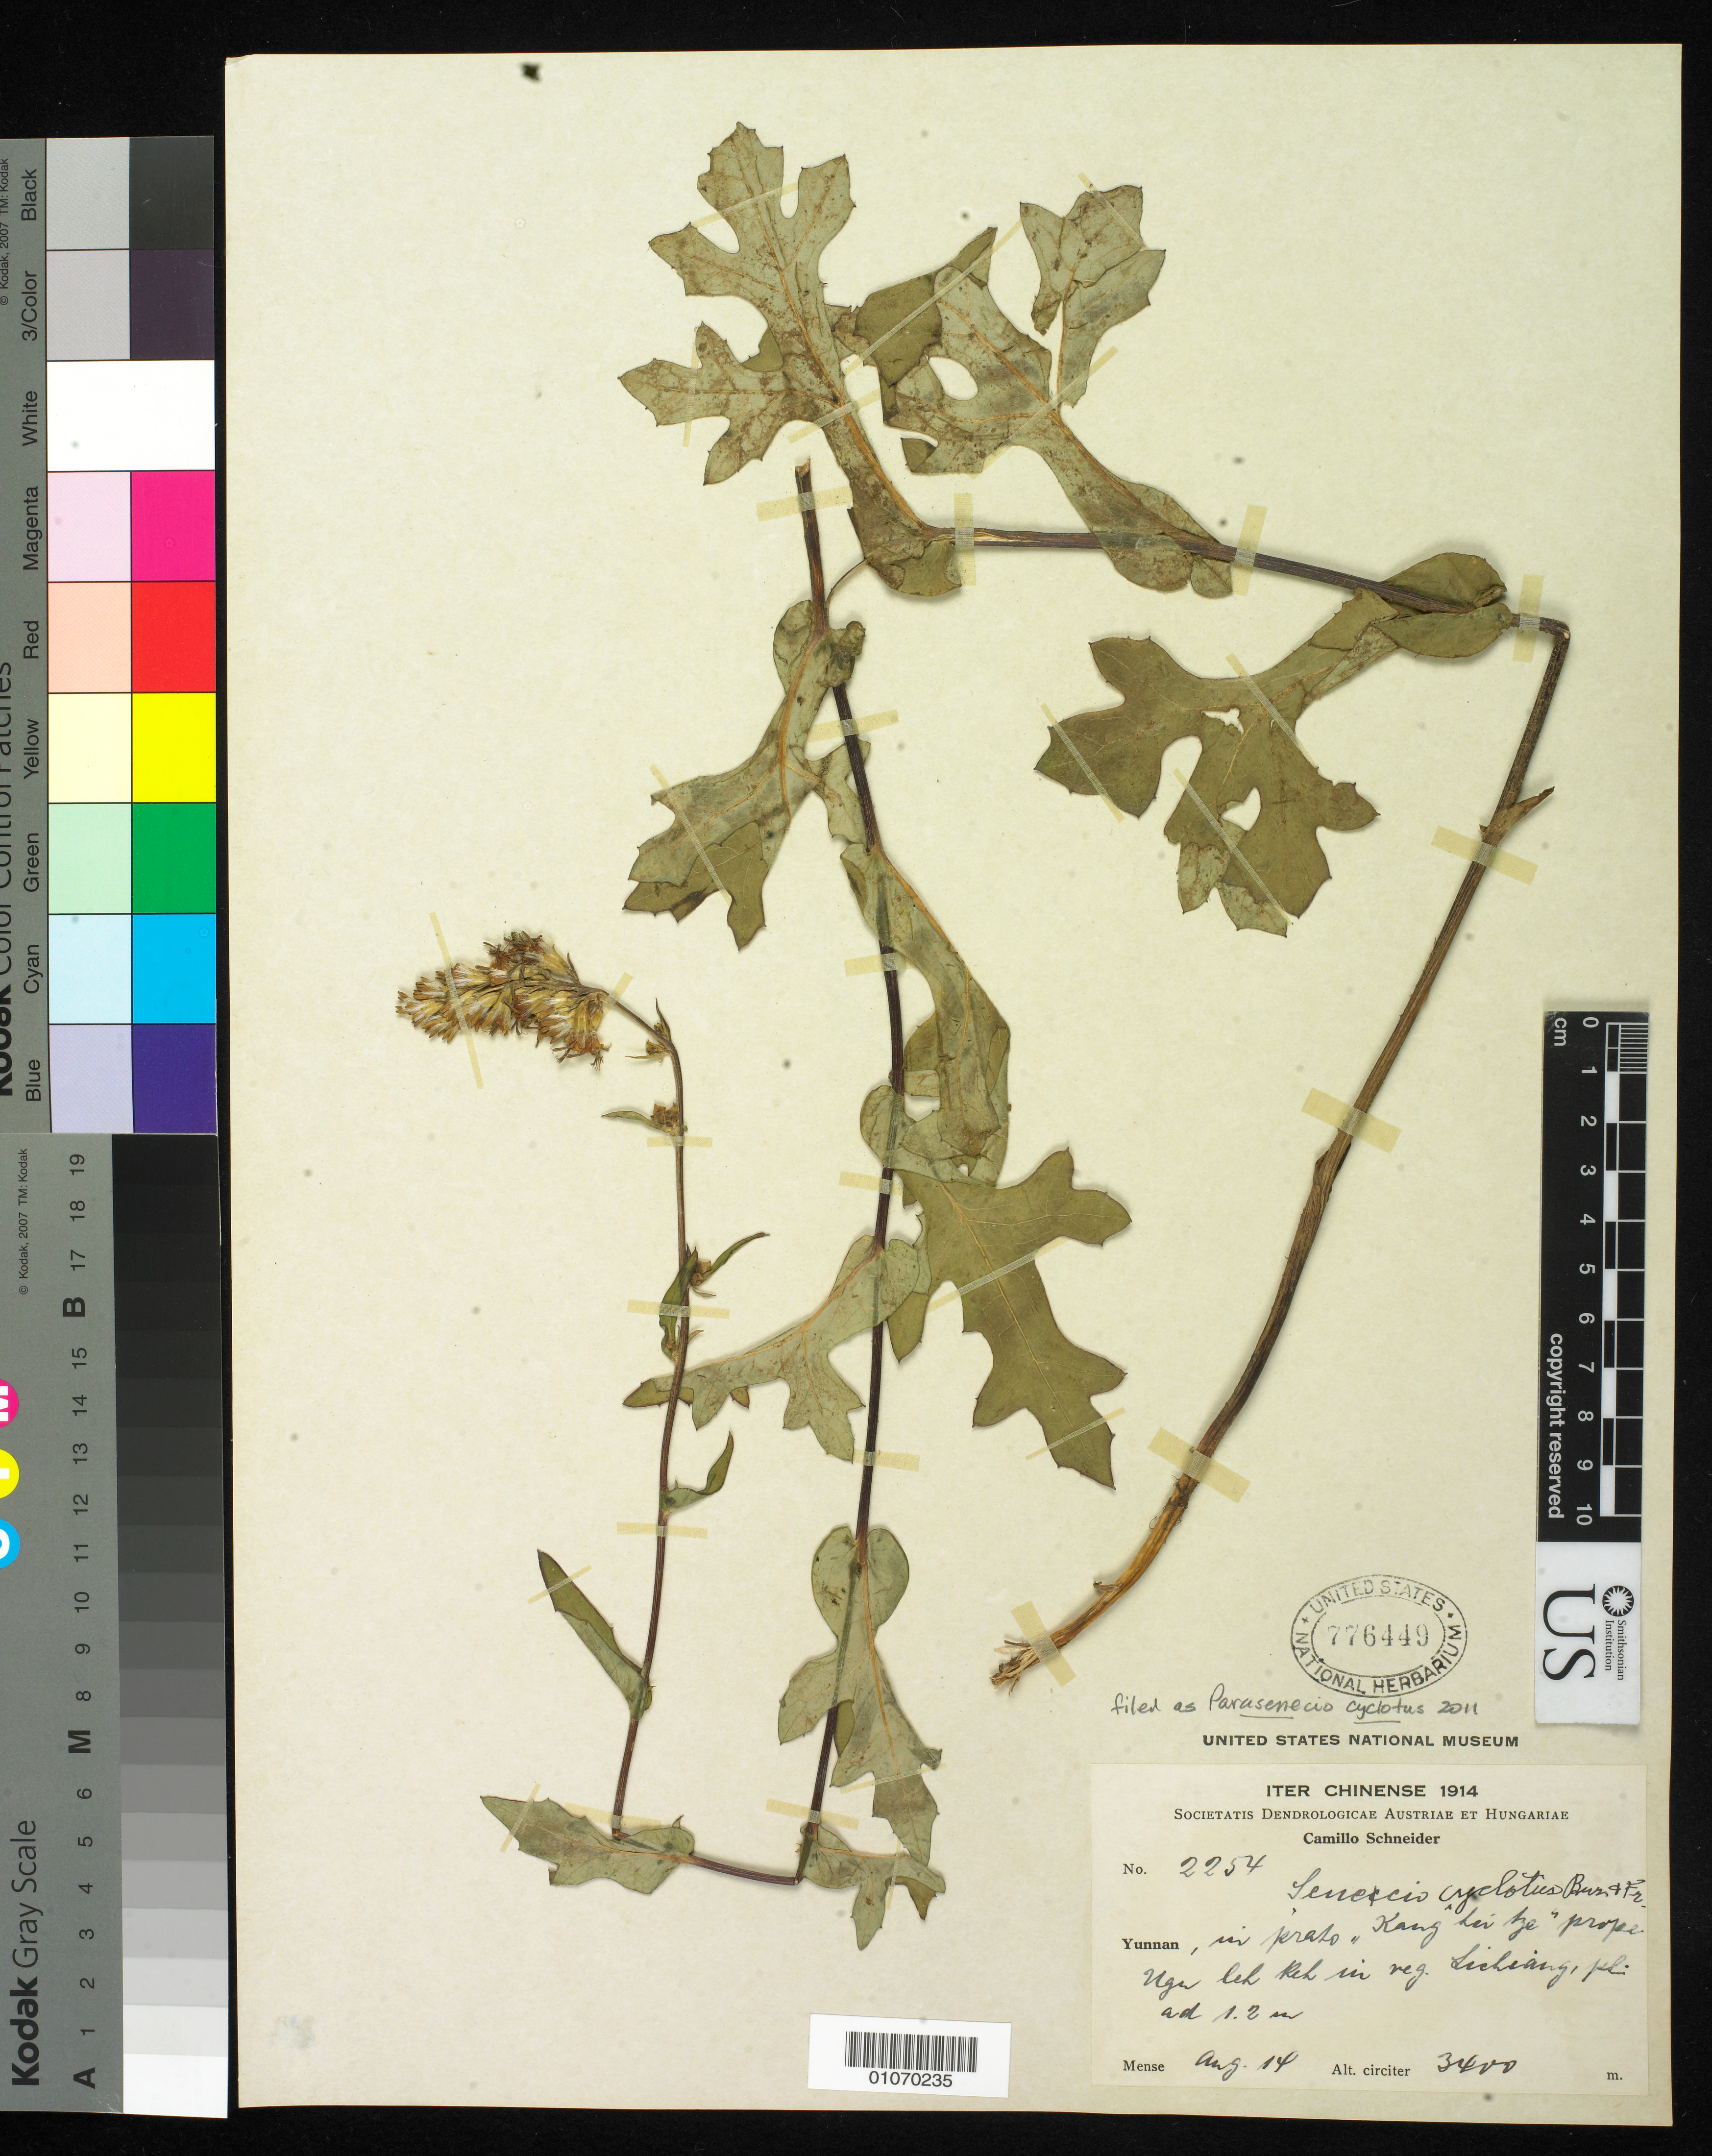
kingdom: Plantae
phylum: Tracheophyta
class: Magnoliopsida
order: Asterales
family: Asteraceae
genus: Parasenecio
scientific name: Parasenecio cyclotus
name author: (Bureau & Franch.) Y.L. Chen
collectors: C. K. Schneider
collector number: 2254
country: China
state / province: Yunnan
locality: in Prato Kang Leitze near Ugu leh Reh in Reg. Sichiang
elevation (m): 3400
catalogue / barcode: US 776449